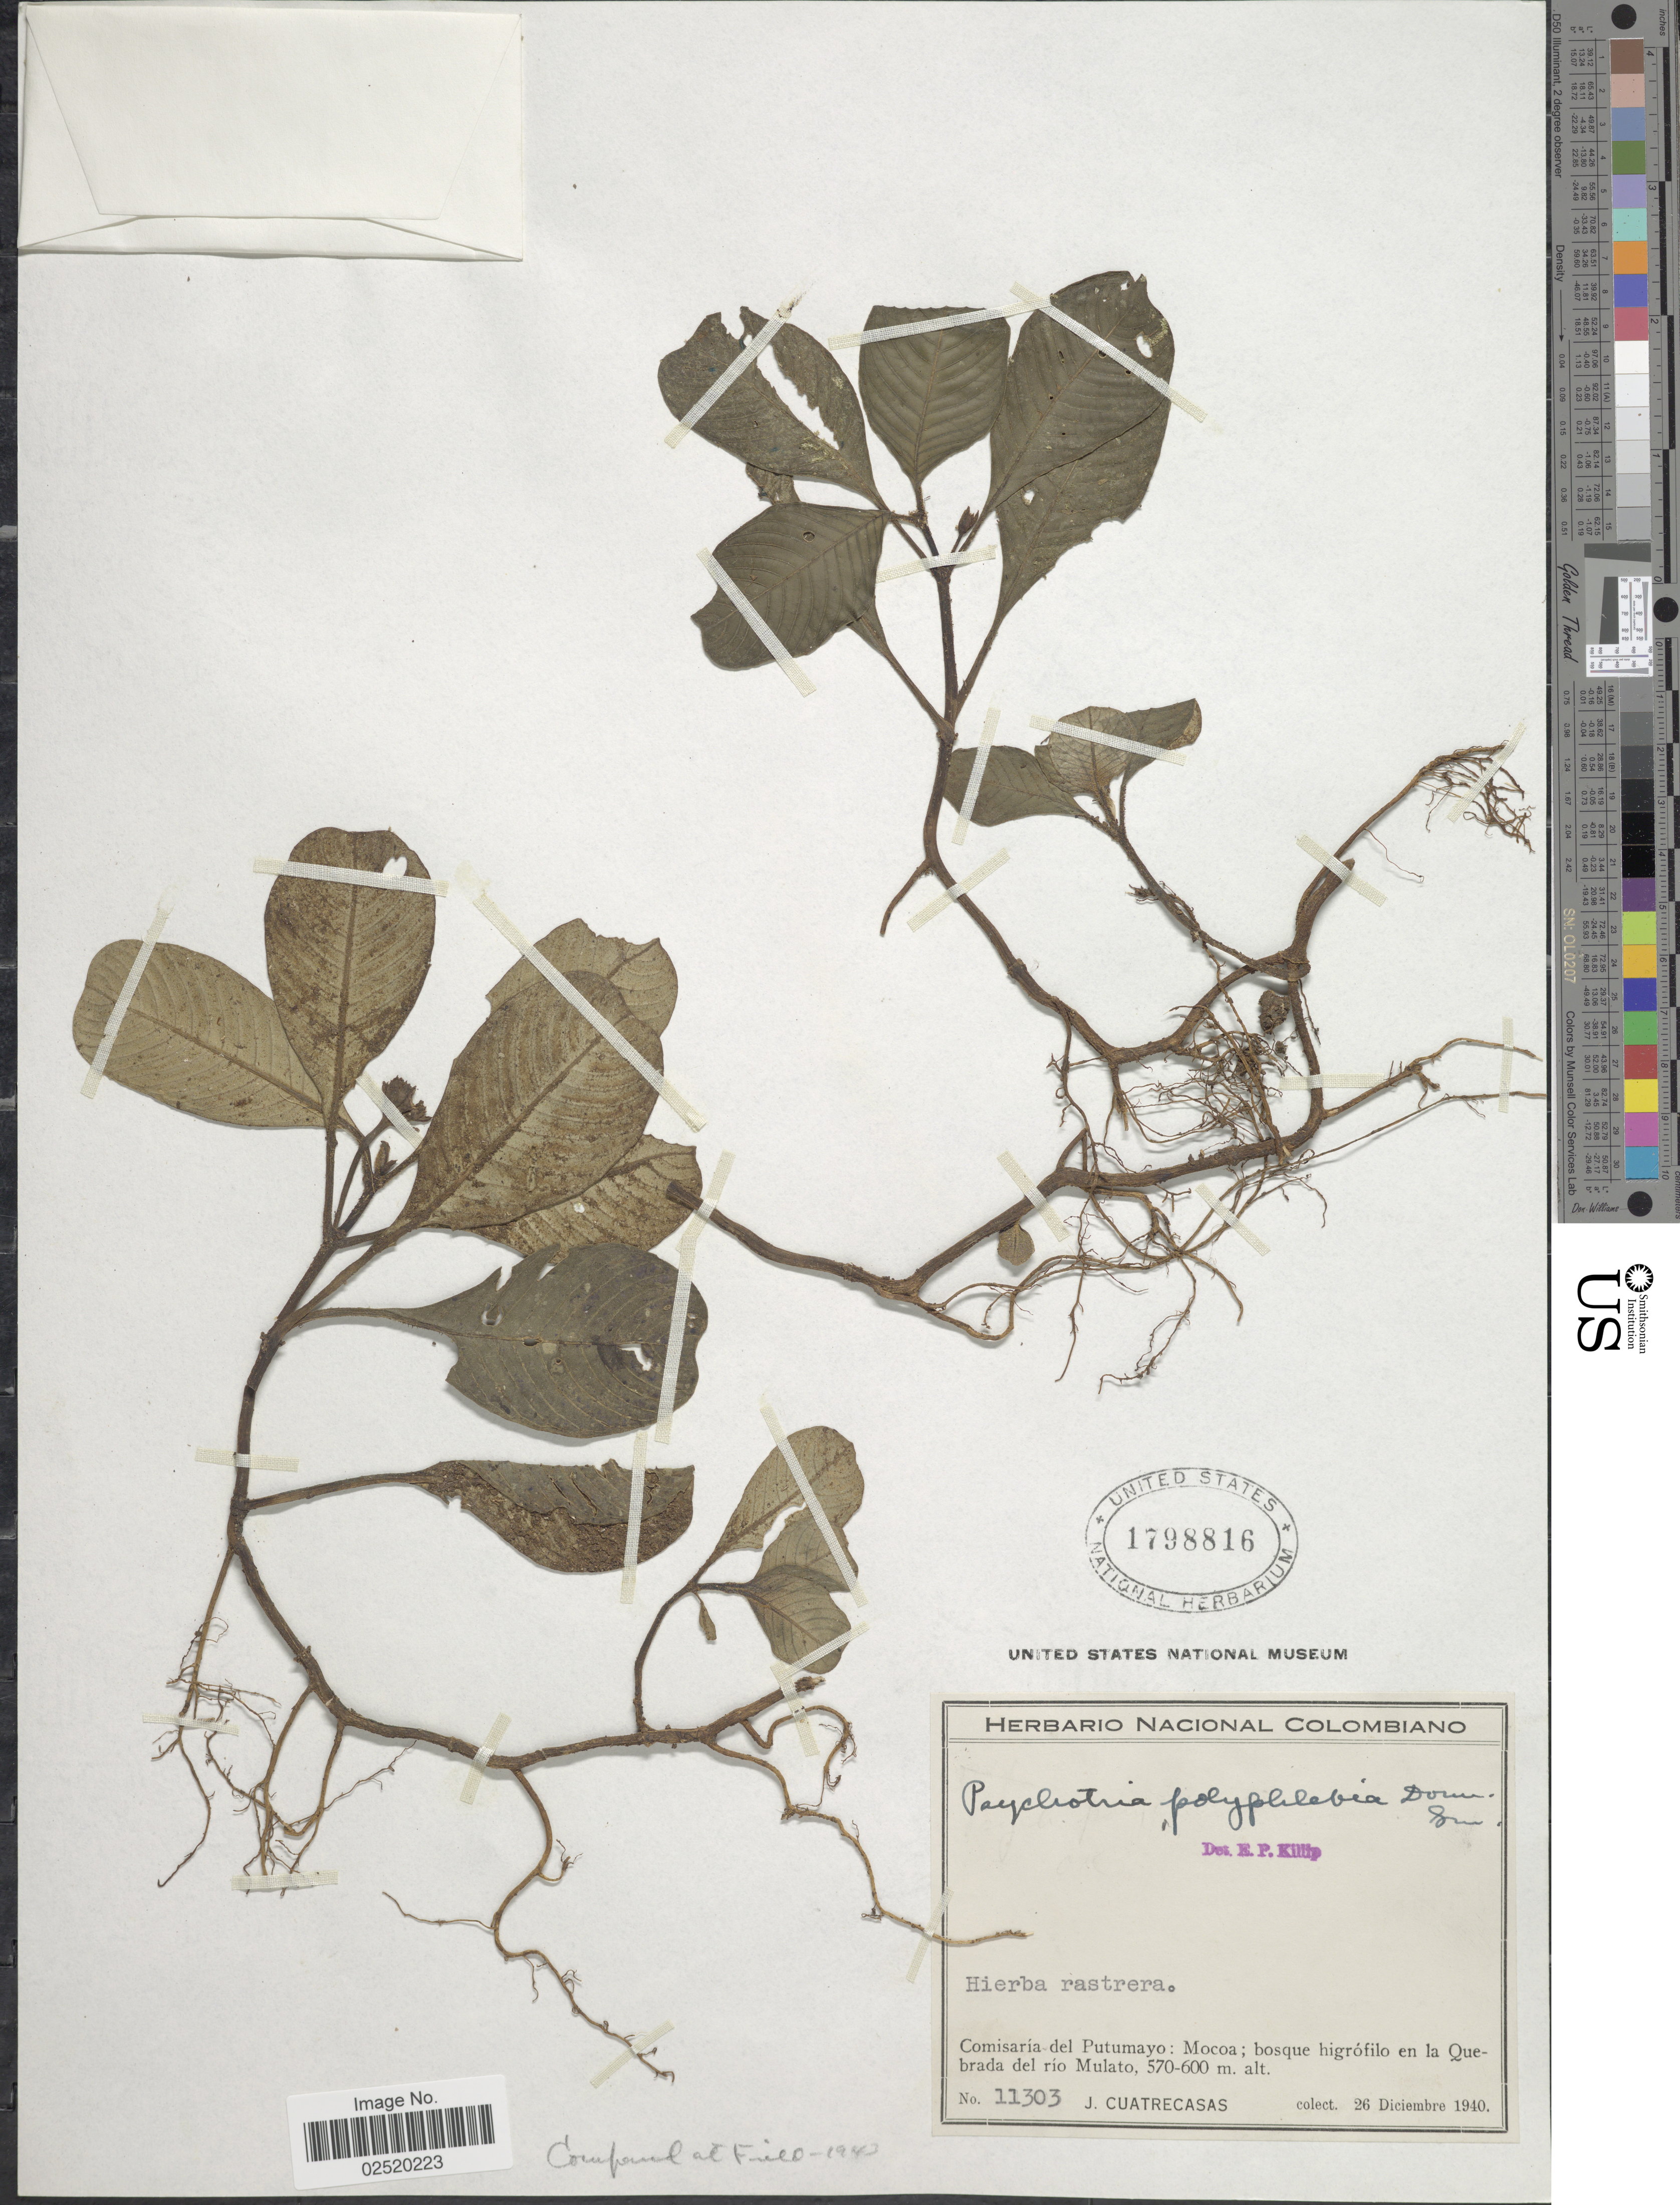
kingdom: Plantae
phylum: Tracheophyta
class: Magnoliopsida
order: Gentianales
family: Rubiaceae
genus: Psychotria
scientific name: Psychotria polyphlebia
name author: Donn. Sm.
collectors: J. Cuatrecasas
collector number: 11303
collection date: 1940-12-26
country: Colombia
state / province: Putumayo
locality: Comisaria del Putumayo: Mocoa, bosque higrofilo en la Quebrada del rio Mulato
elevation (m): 570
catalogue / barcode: US 1798816